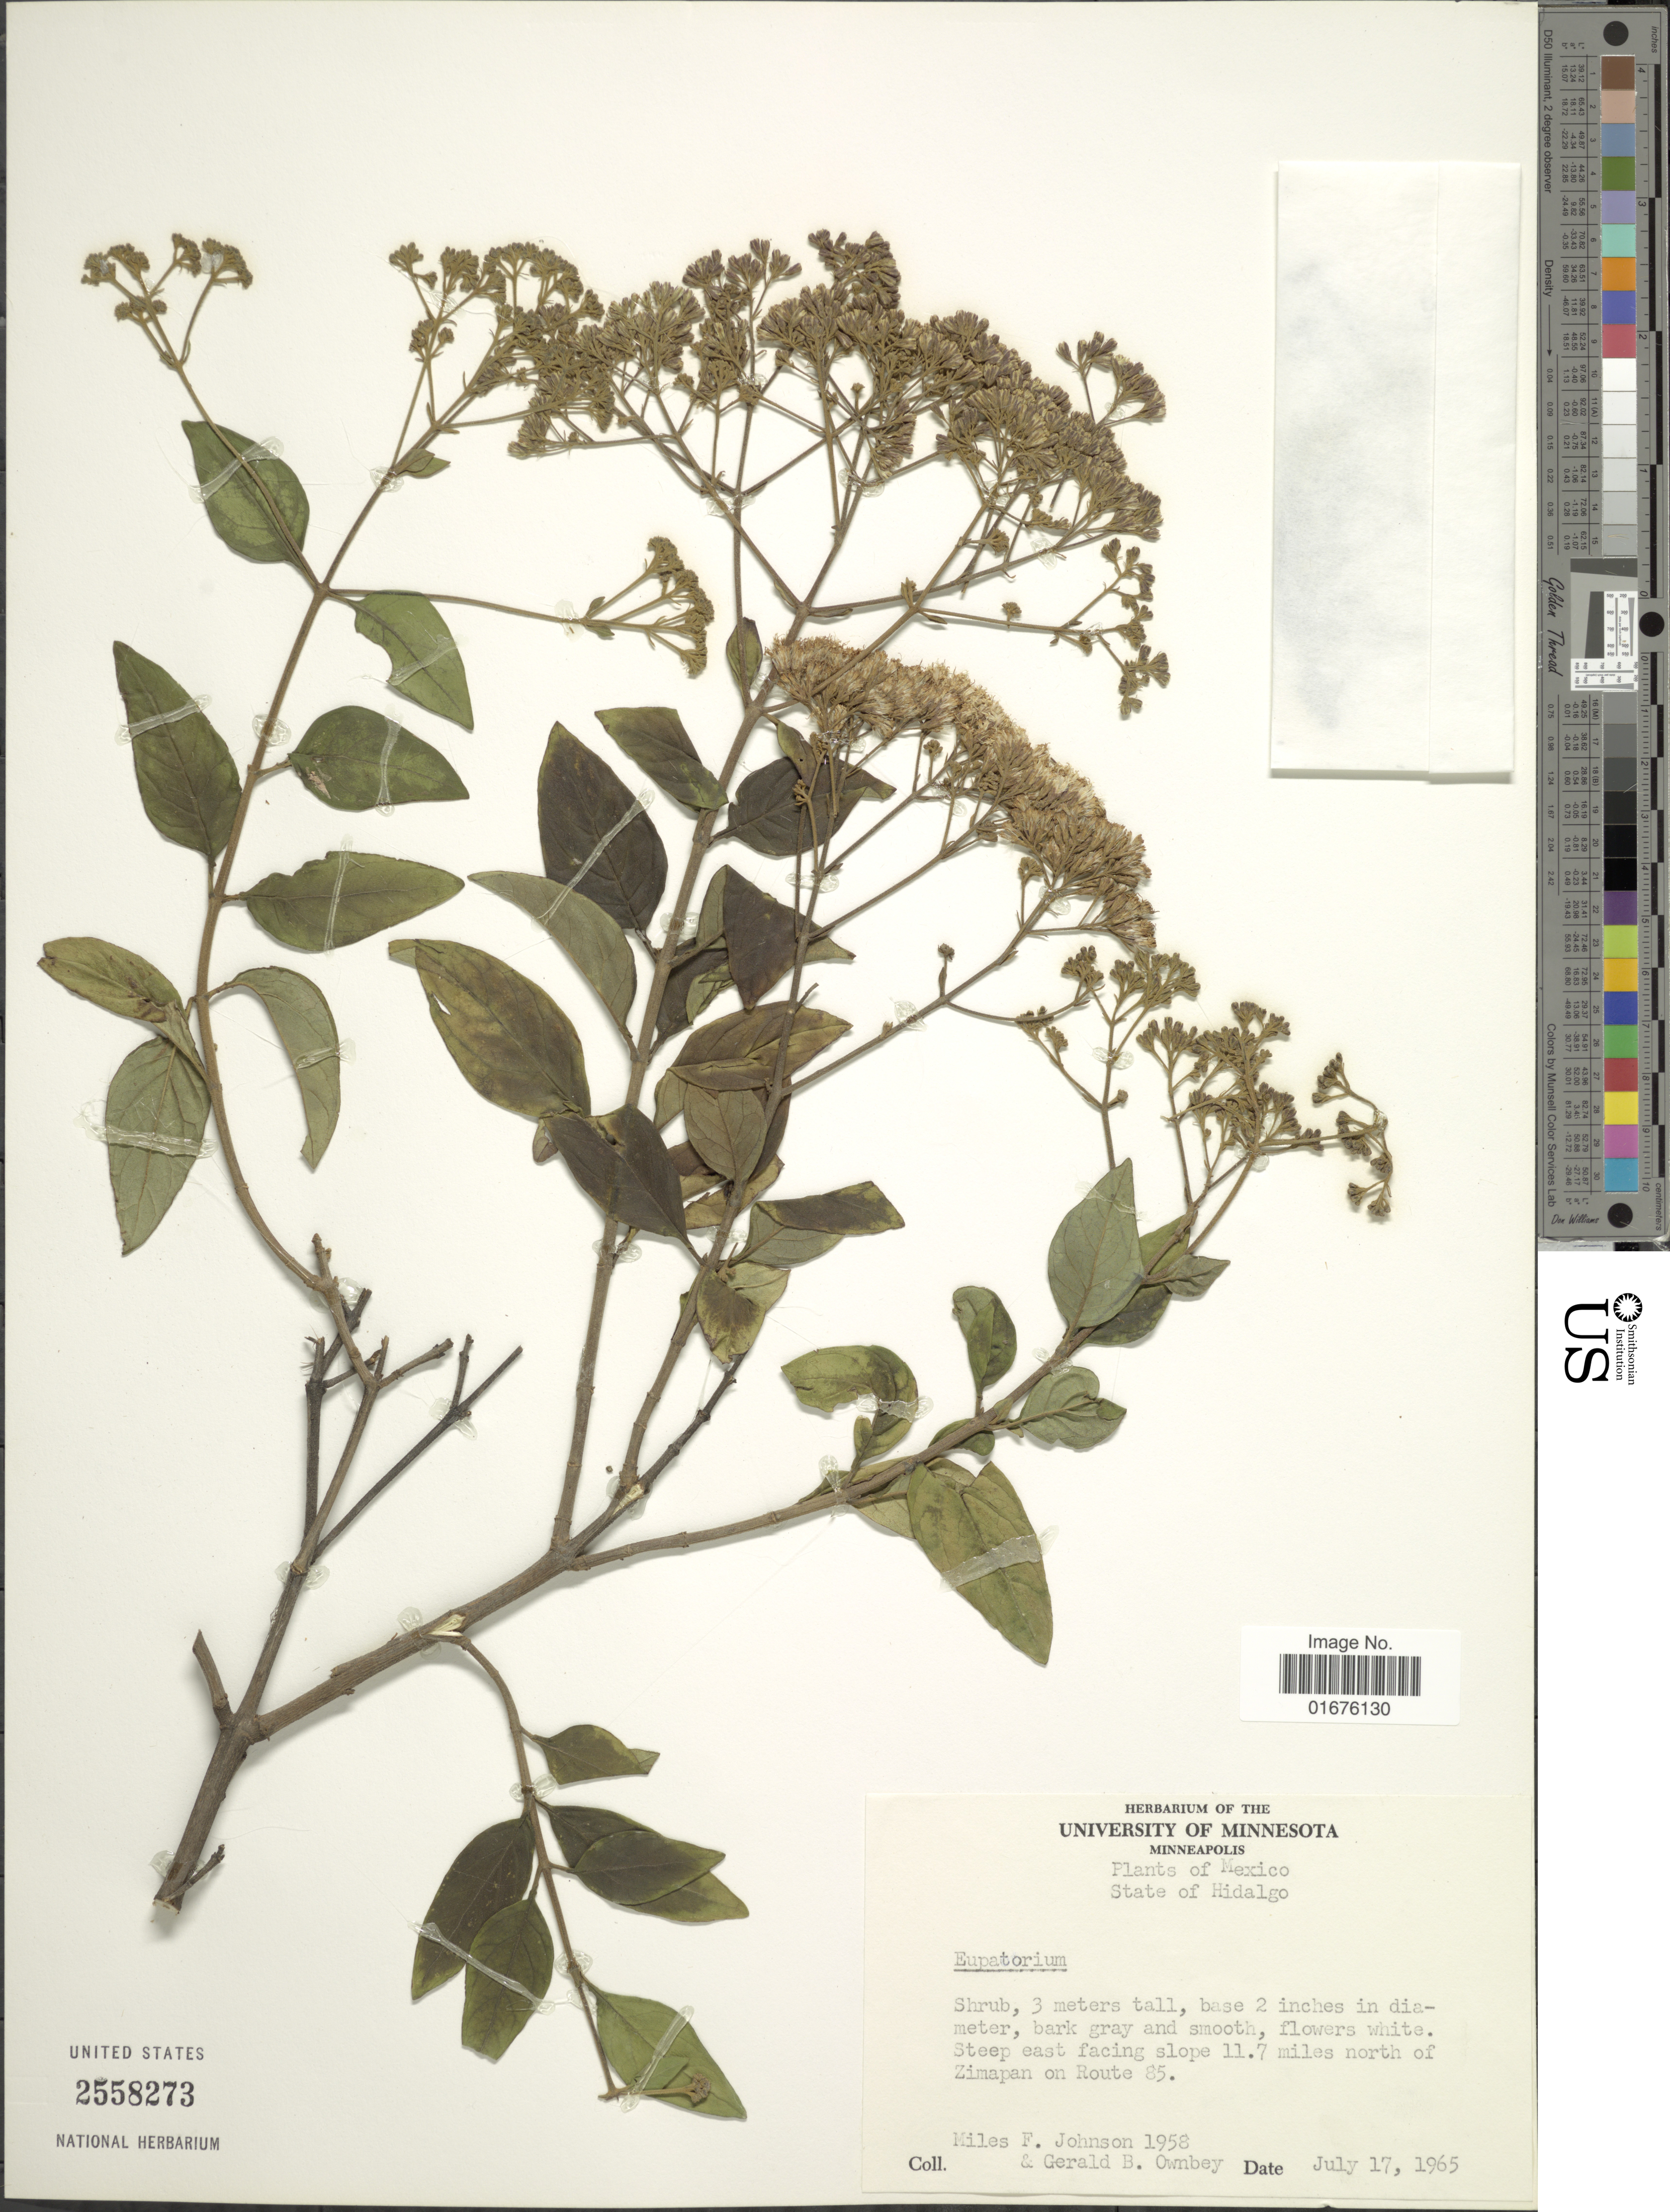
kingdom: Plantae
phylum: Tracheophyta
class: Magnoliopsida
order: Asterales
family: Asteraceae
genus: Ageratina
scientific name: Ageratina lucida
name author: (Ortega) R.M. King & H. Rob.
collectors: M. F. Johnson & G. B. Ownbey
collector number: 1958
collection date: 1965-07-17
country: Mexico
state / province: Hidalgo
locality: Steep east facing slope 11.7 miles north of Zimpan on Route 85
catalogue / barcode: US 2558273